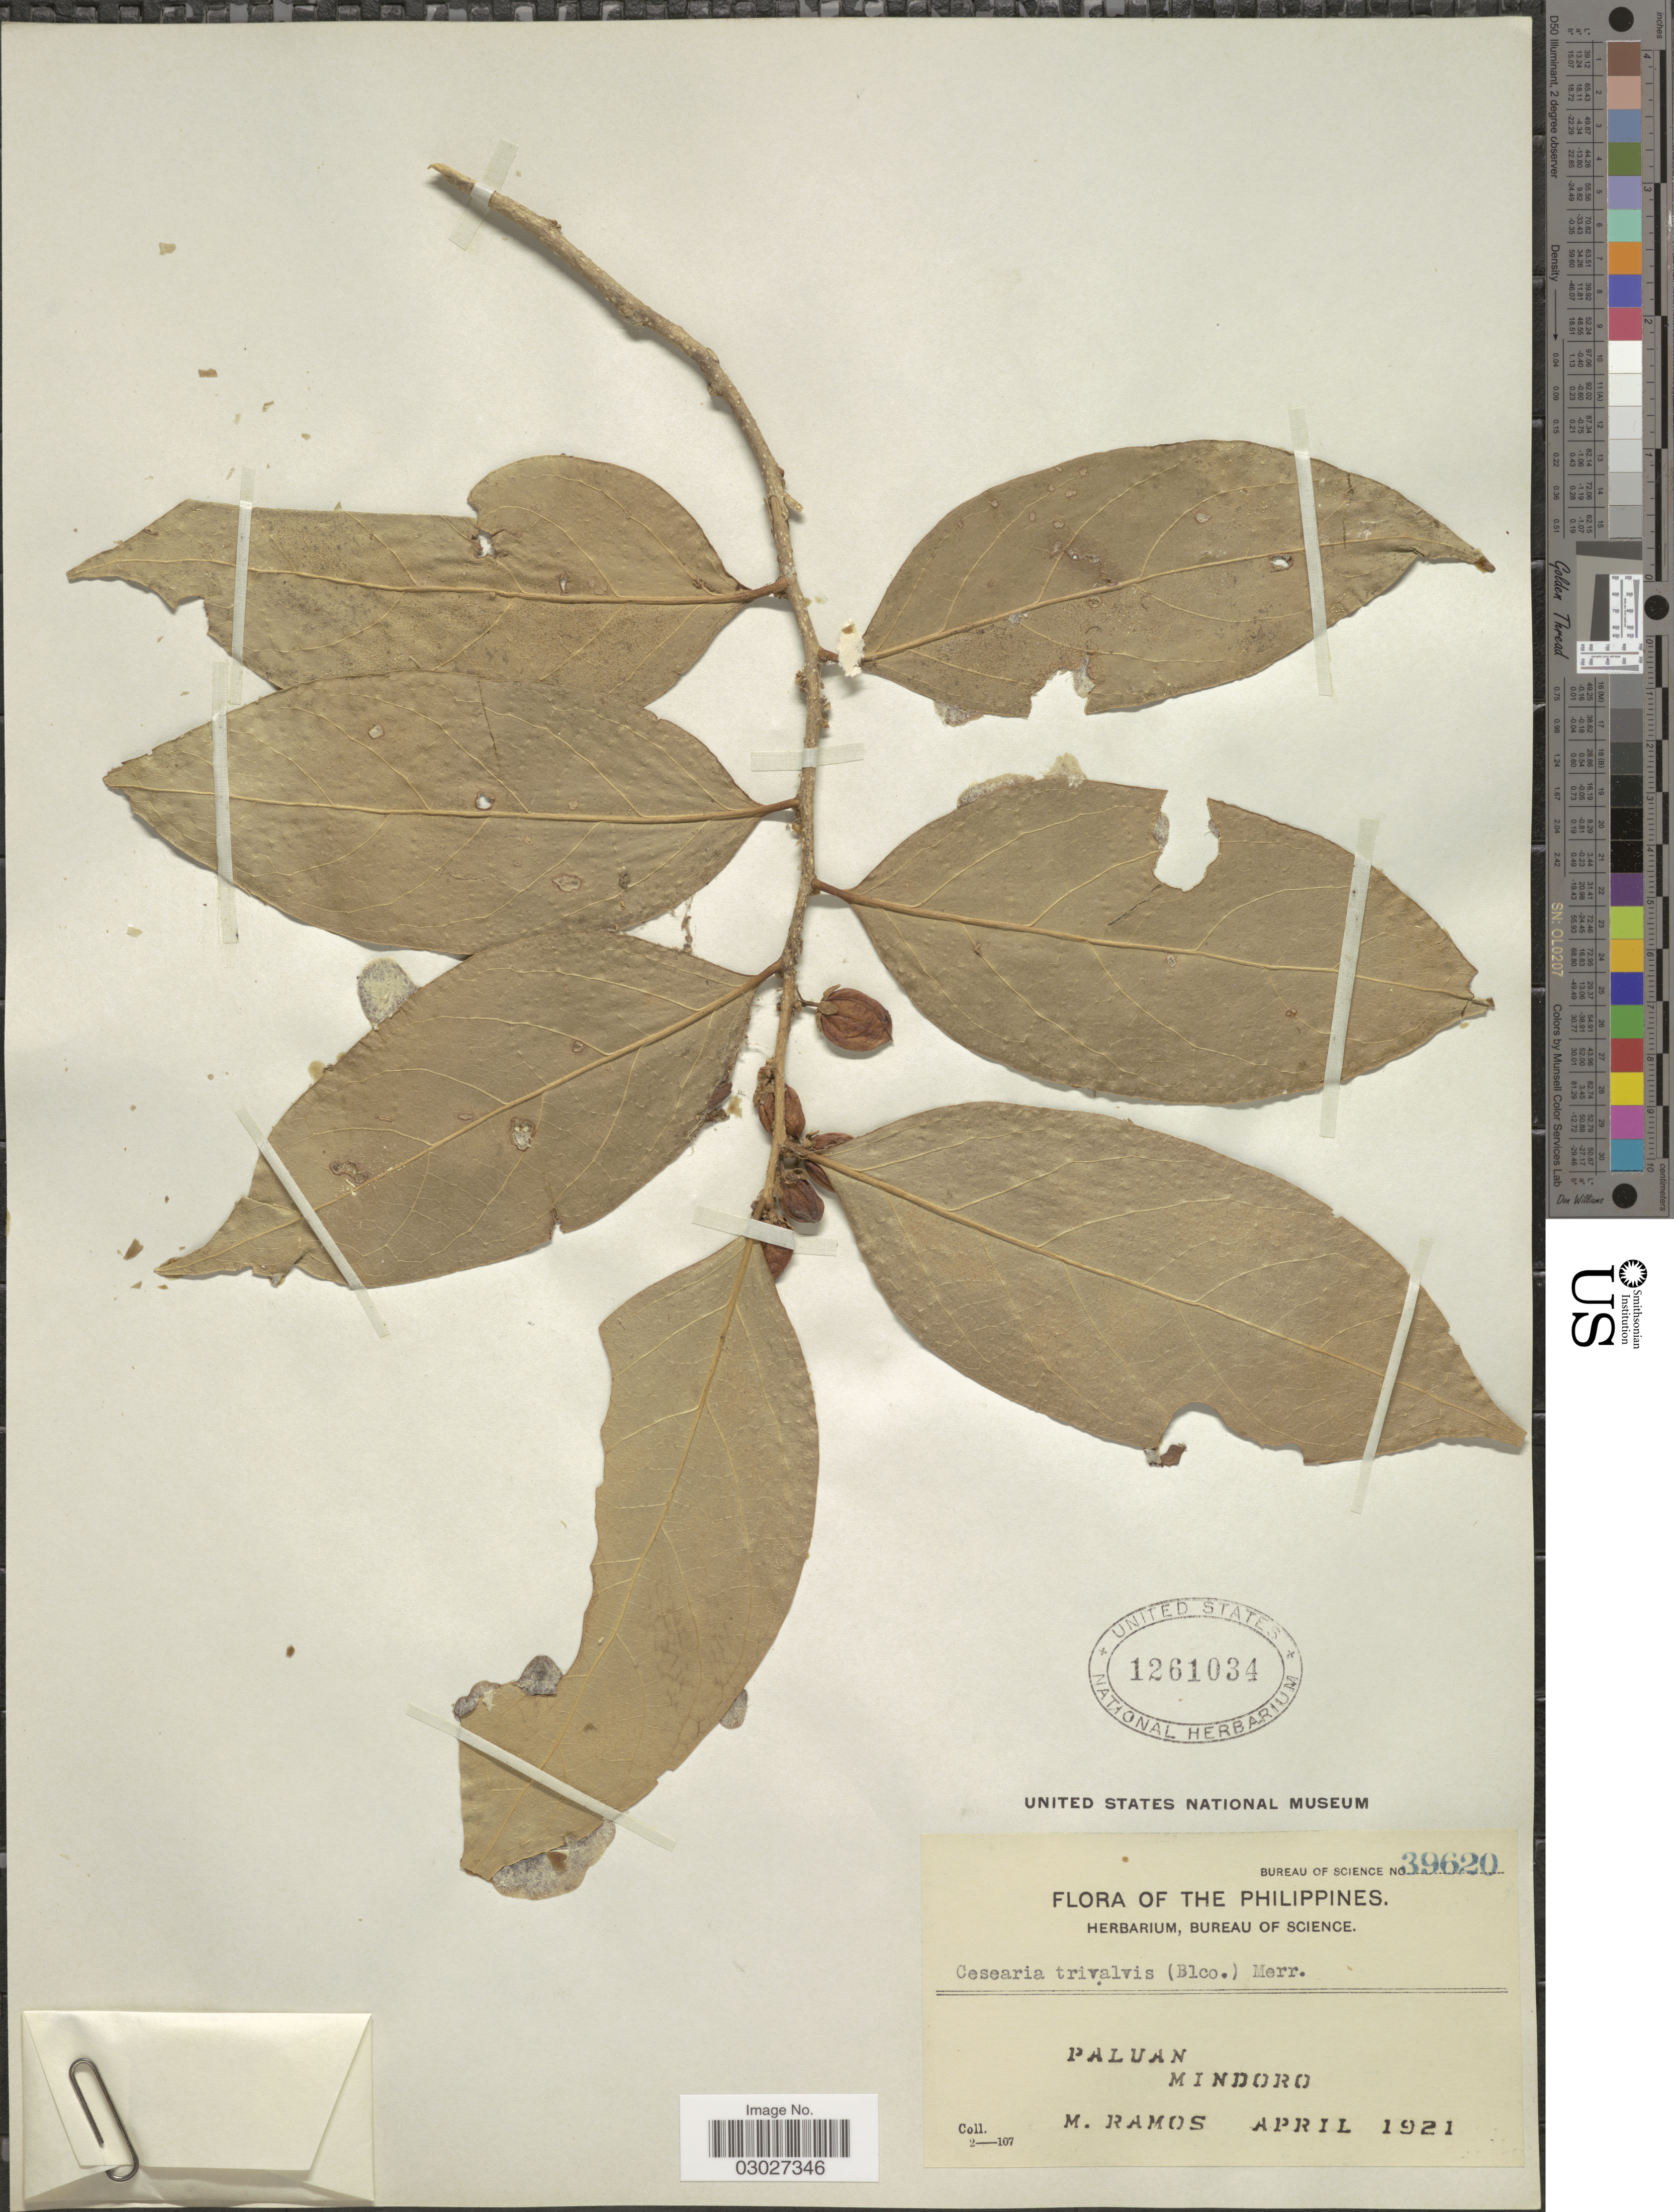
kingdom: Plantae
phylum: Tracheophyta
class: Magnoliopsida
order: Malpighiales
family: Salicaceae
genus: Casearia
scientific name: Casearia trivalvis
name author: (Blanco) Merr.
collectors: M. Ramos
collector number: Bureau of science 39620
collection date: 1921-04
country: Philippines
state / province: Mimaropa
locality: Paluan, Mindoro.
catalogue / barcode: US 1261034